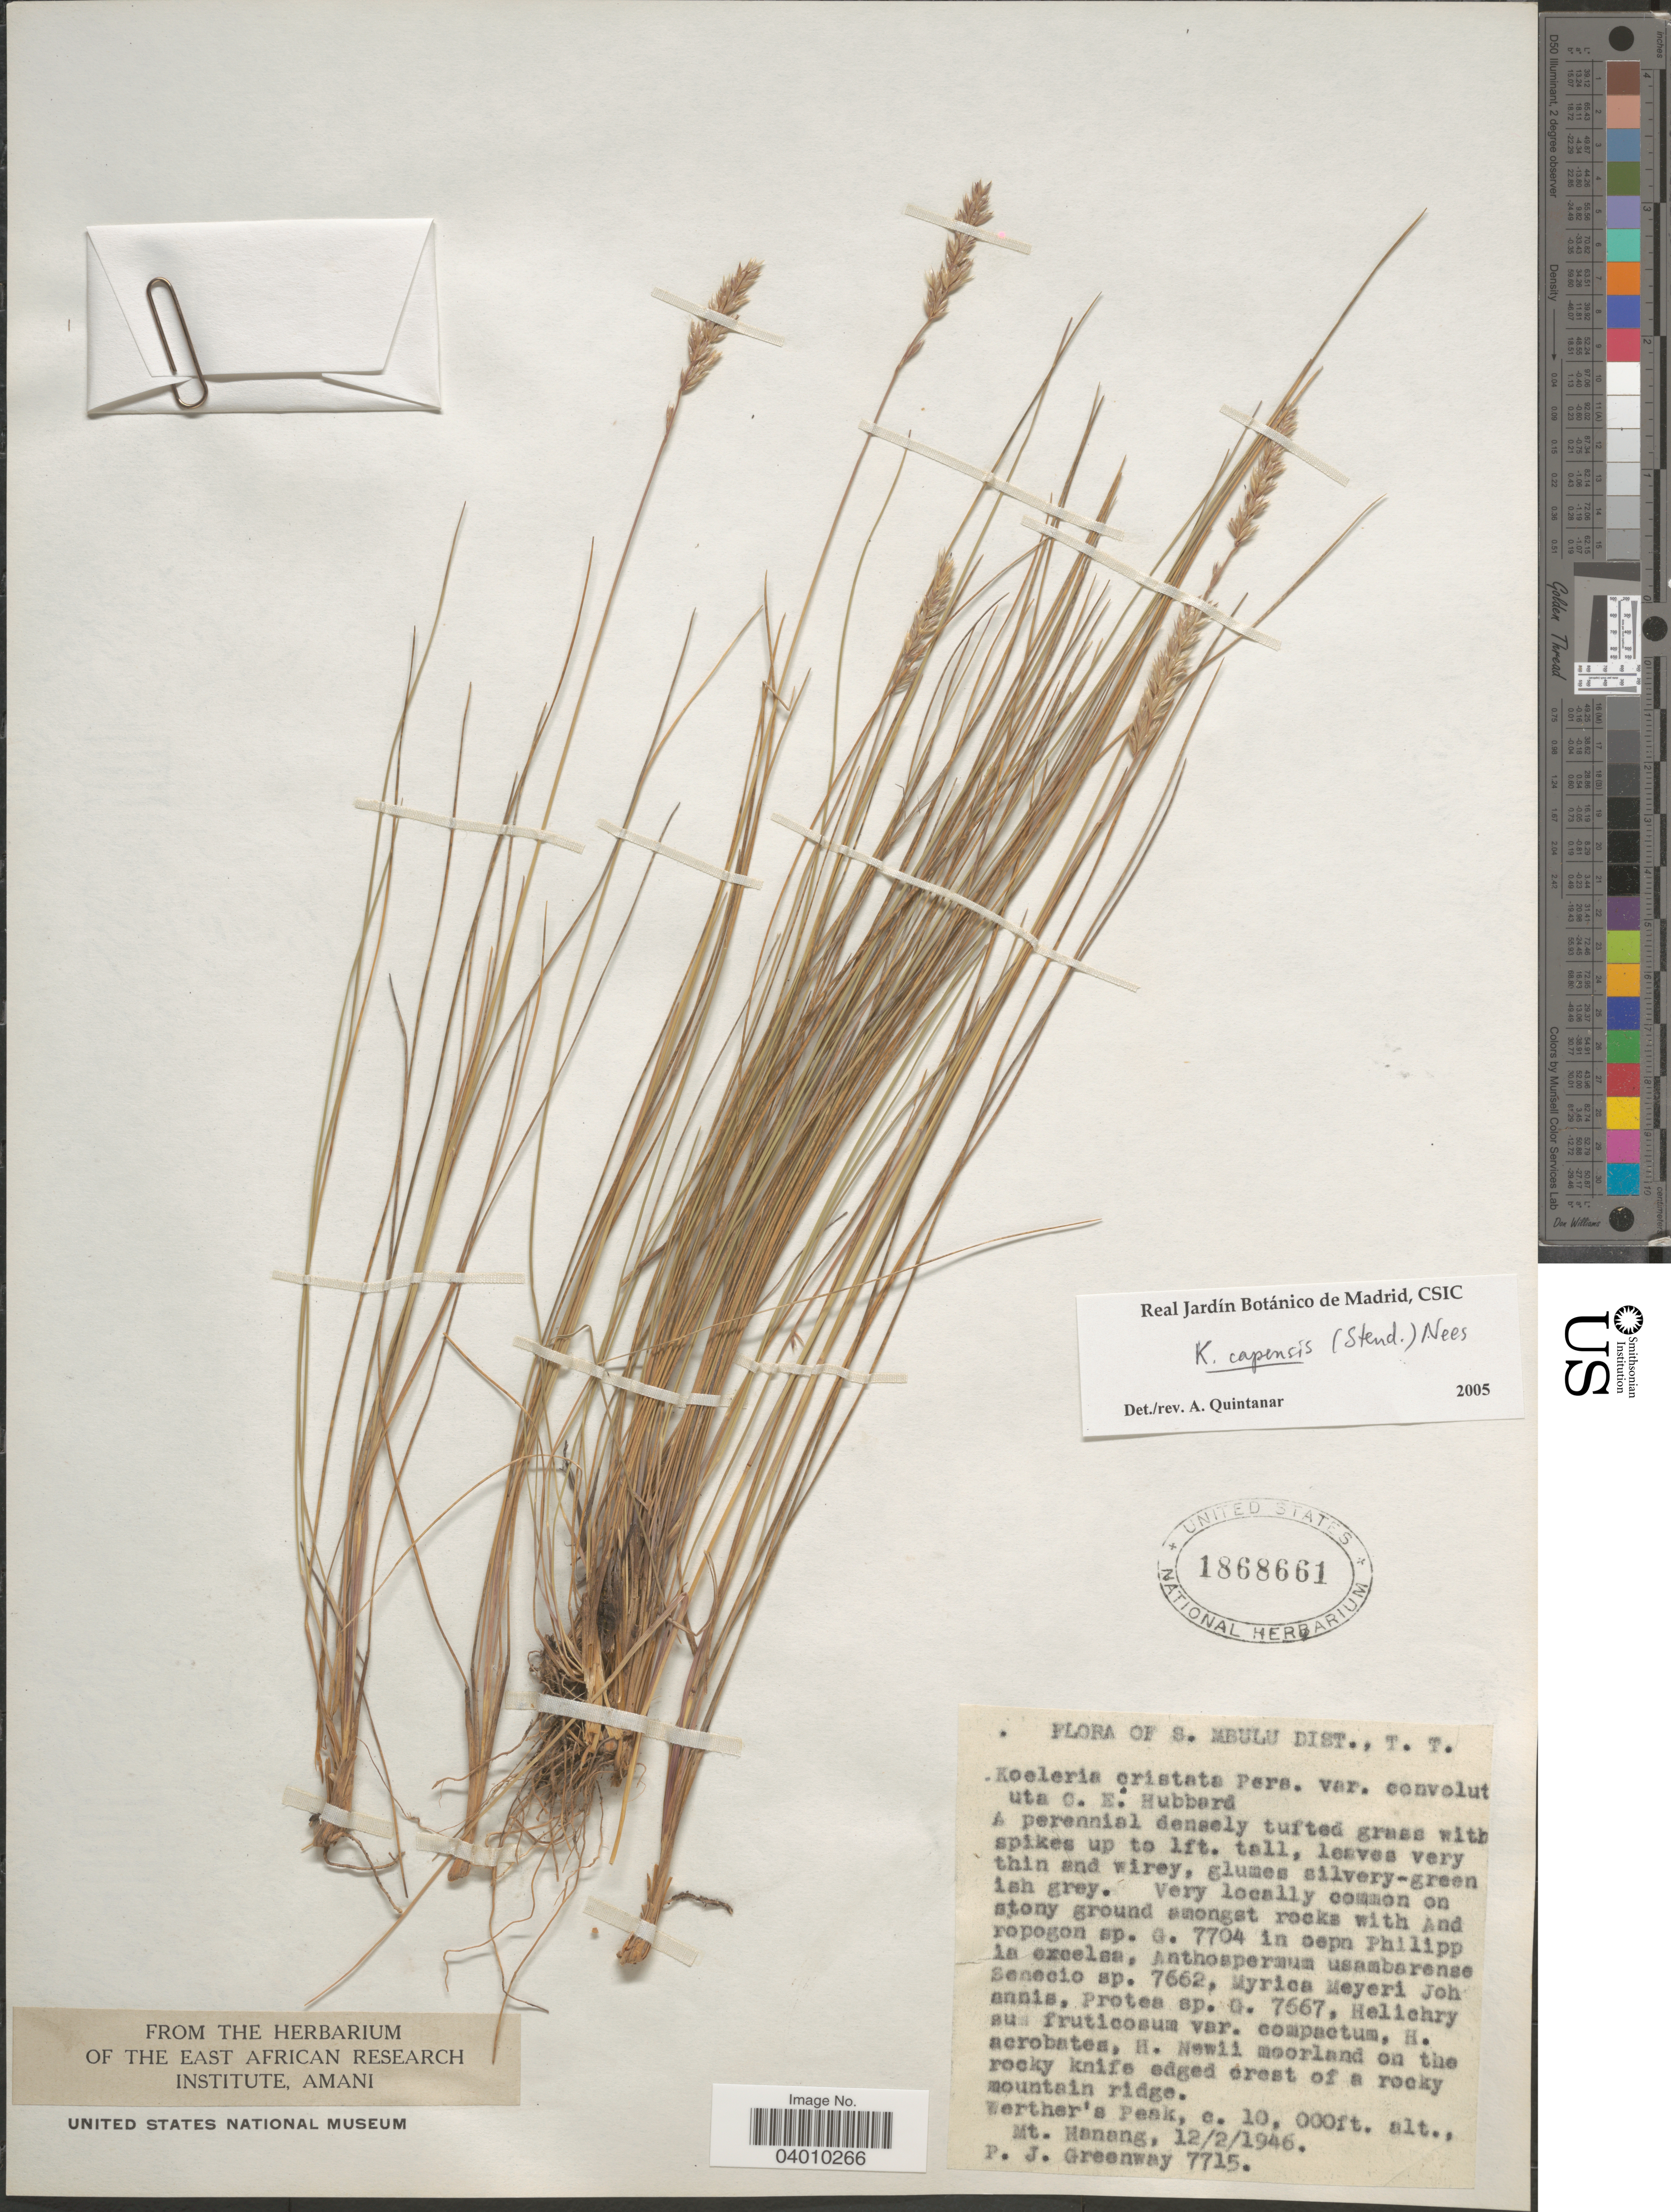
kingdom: Plantae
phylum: Tracheophyta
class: Liliopsida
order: Poales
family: Poaceae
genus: Koeleria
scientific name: Koeleria capensis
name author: (Steud.) Nees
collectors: P. J. Greenway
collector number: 7715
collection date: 1946-02-12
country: Tanzania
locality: S. Mbulu Dist., T. T. H. Newii moorland on the rocky knife edged crest of a rocky mountain ridge. Werther's Peak. Mt. Hanang.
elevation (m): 3048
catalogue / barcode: US 1868661